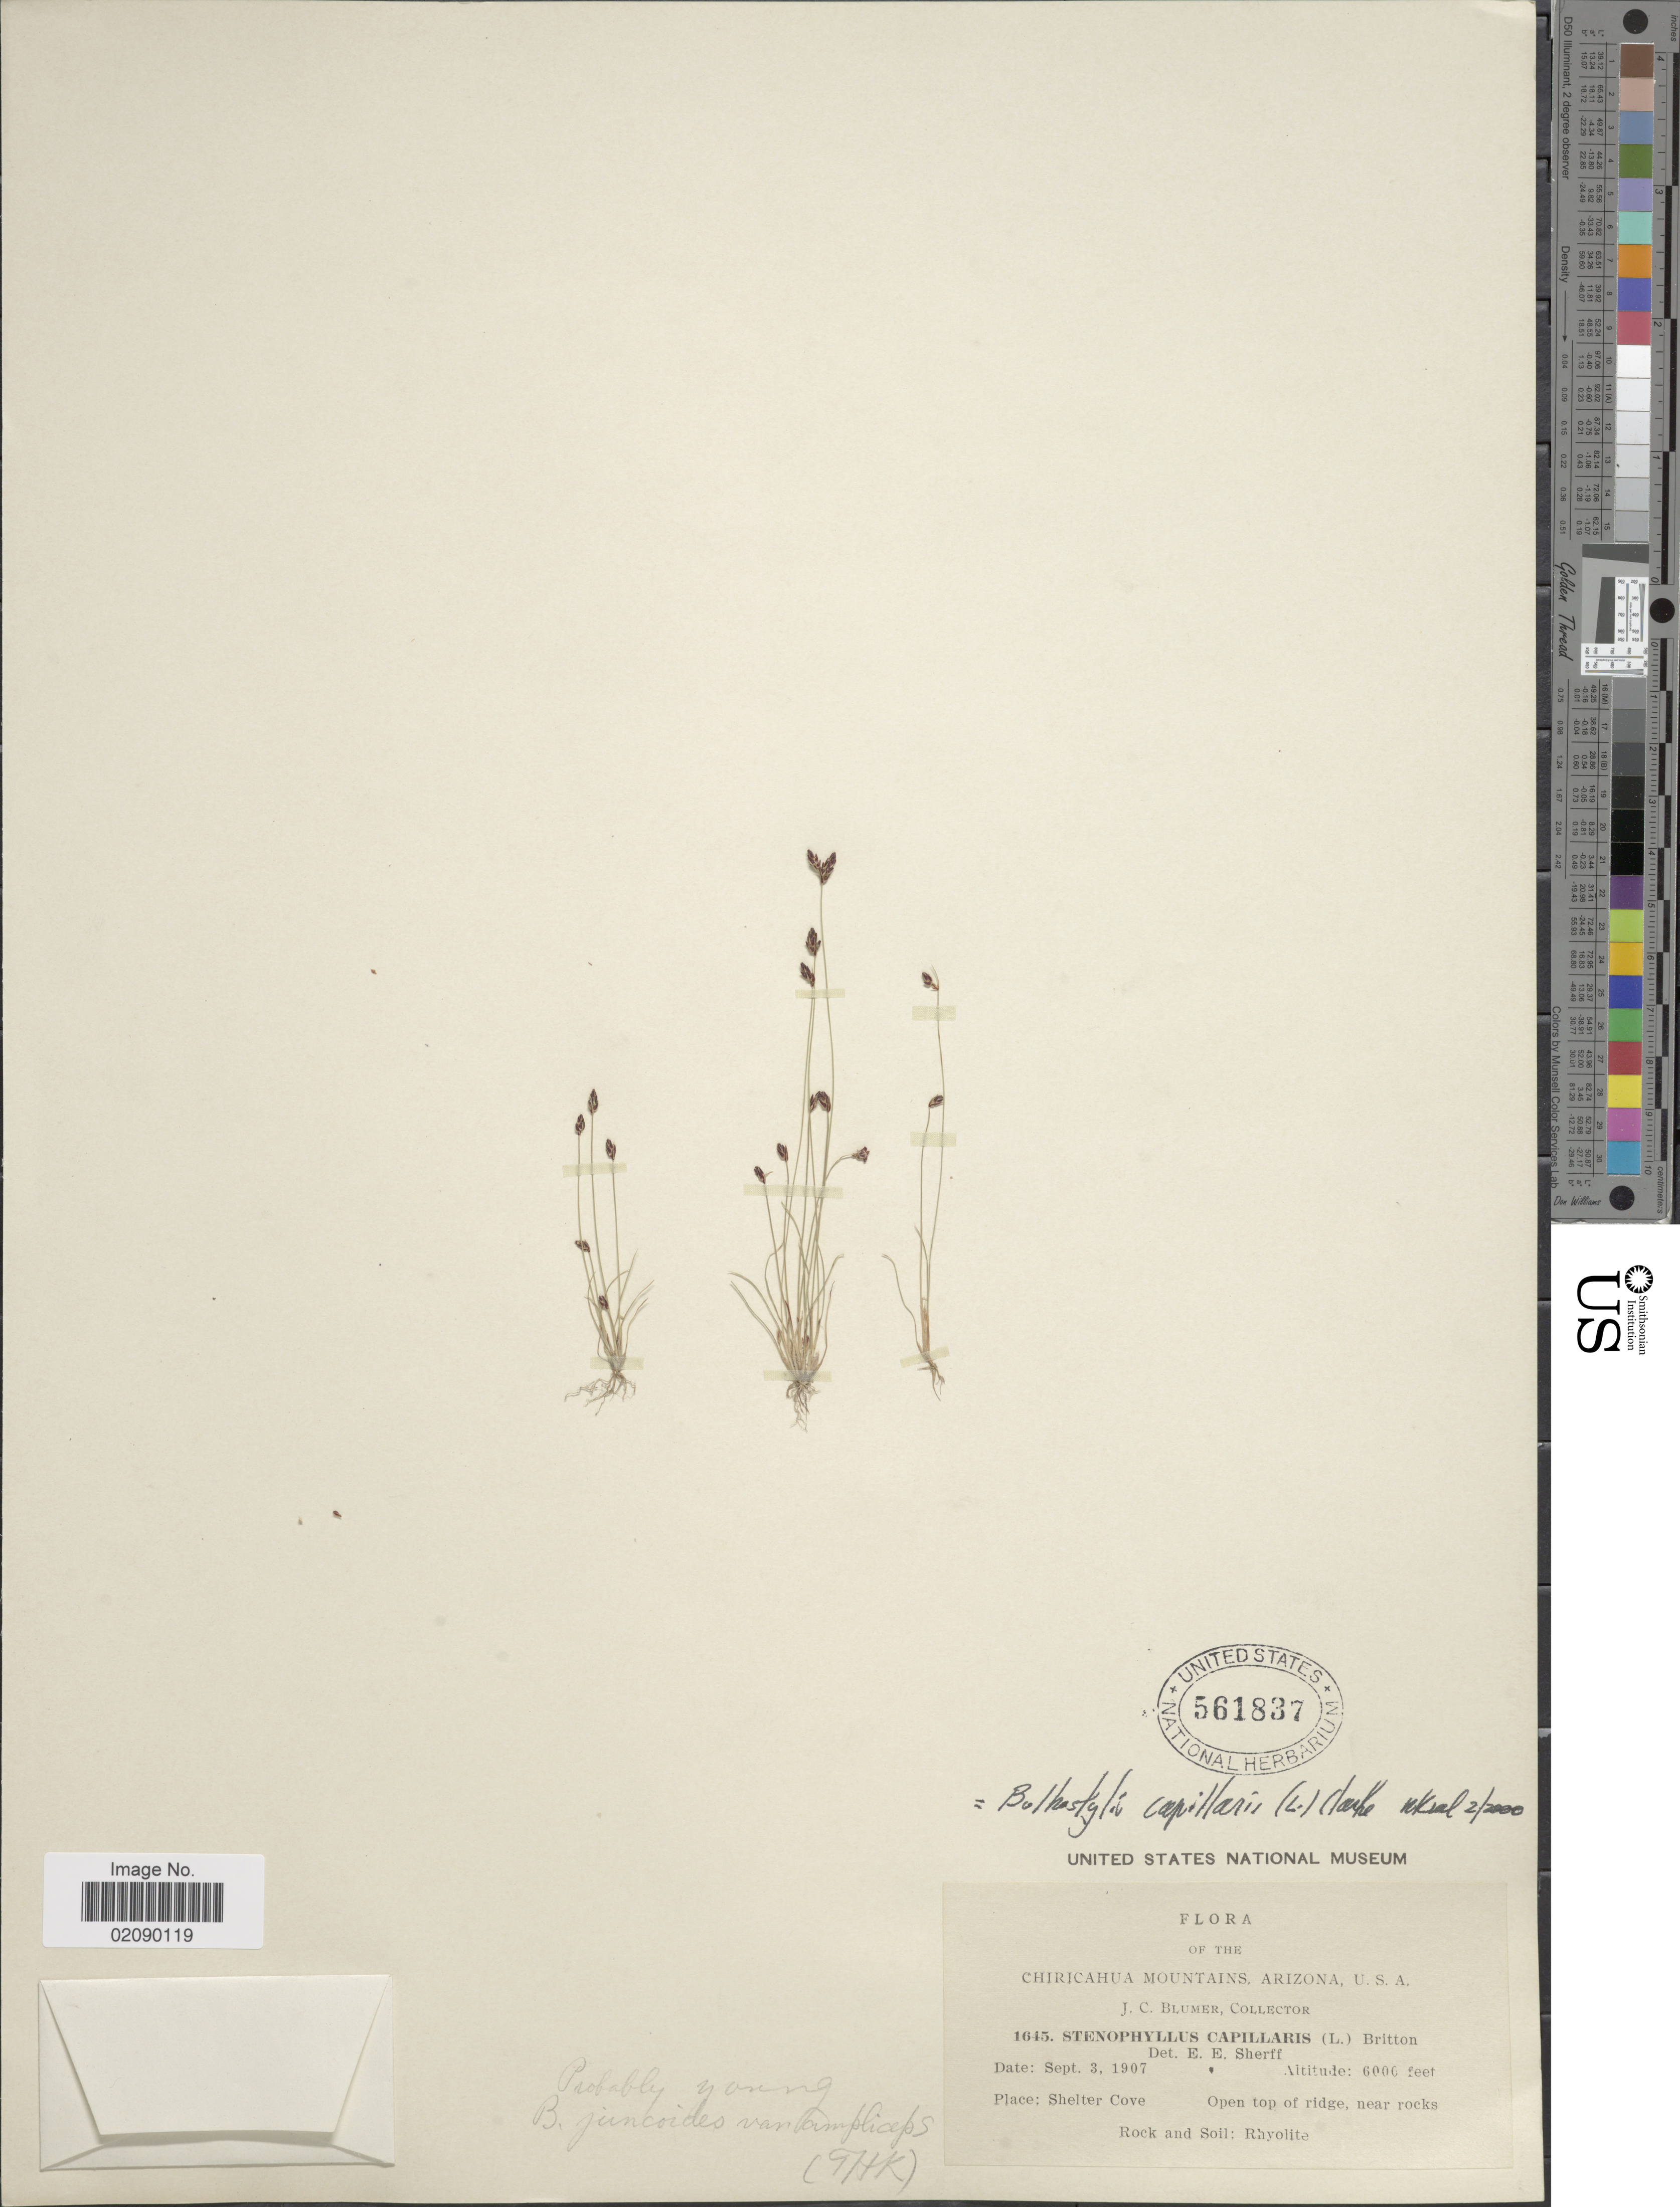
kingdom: Plantae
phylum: Tracheophyta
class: Liliopsida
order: Poales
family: Cyperaceae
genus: Bulbostylis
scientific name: Bulbostylis capillaris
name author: (L.) Kunth ex C.B. Clarke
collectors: J. C. Blumer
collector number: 1645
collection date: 1907-09-03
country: United States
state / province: Arizona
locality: Chiricahua Mountains, Place: Shelter Cove, Open top ridge, near rocks, Rock and Soil: Rhyolite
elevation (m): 1829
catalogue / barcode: US 561837